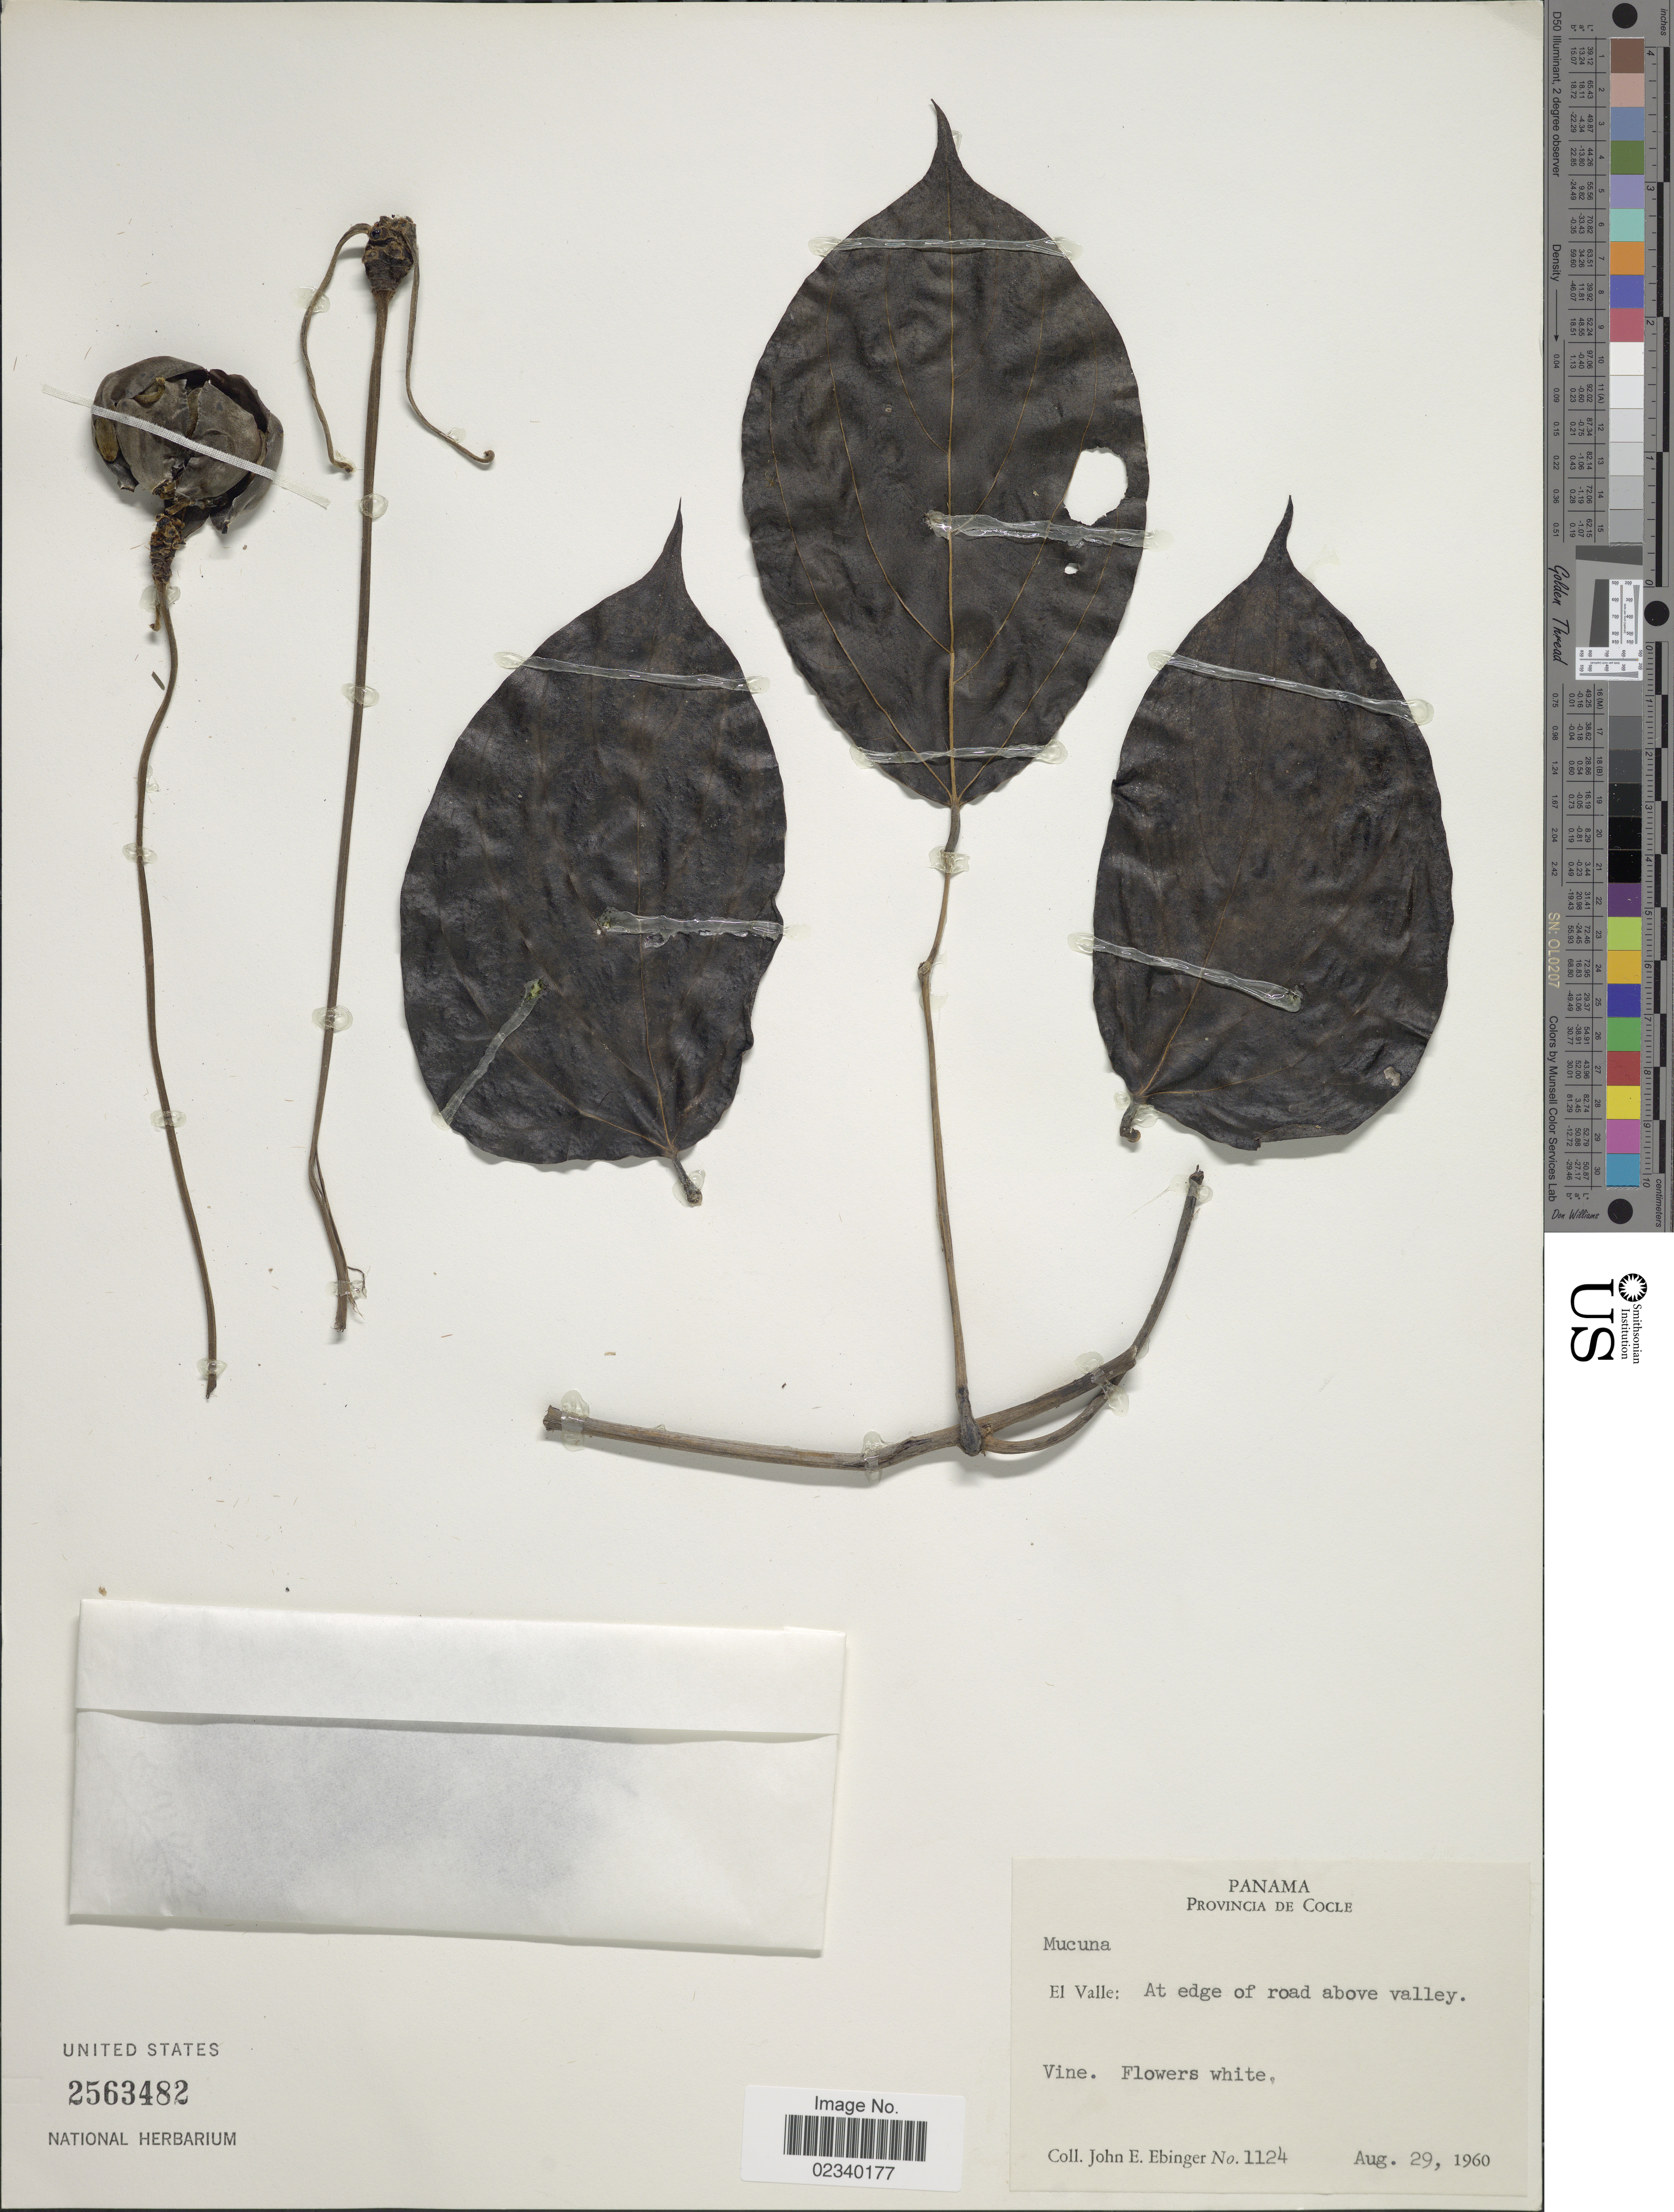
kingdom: Plantae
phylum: Tracheophyta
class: Magnoliopsida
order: Fabales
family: Fabaceae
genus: Mucuna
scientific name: Mucuna urens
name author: (L.) Medik.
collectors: J. Ebinger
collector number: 1124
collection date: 1960-08-29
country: Panama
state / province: Coclé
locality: Provincia de Cocle. El Valle: At edge of road above valley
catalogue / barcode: US 2563482